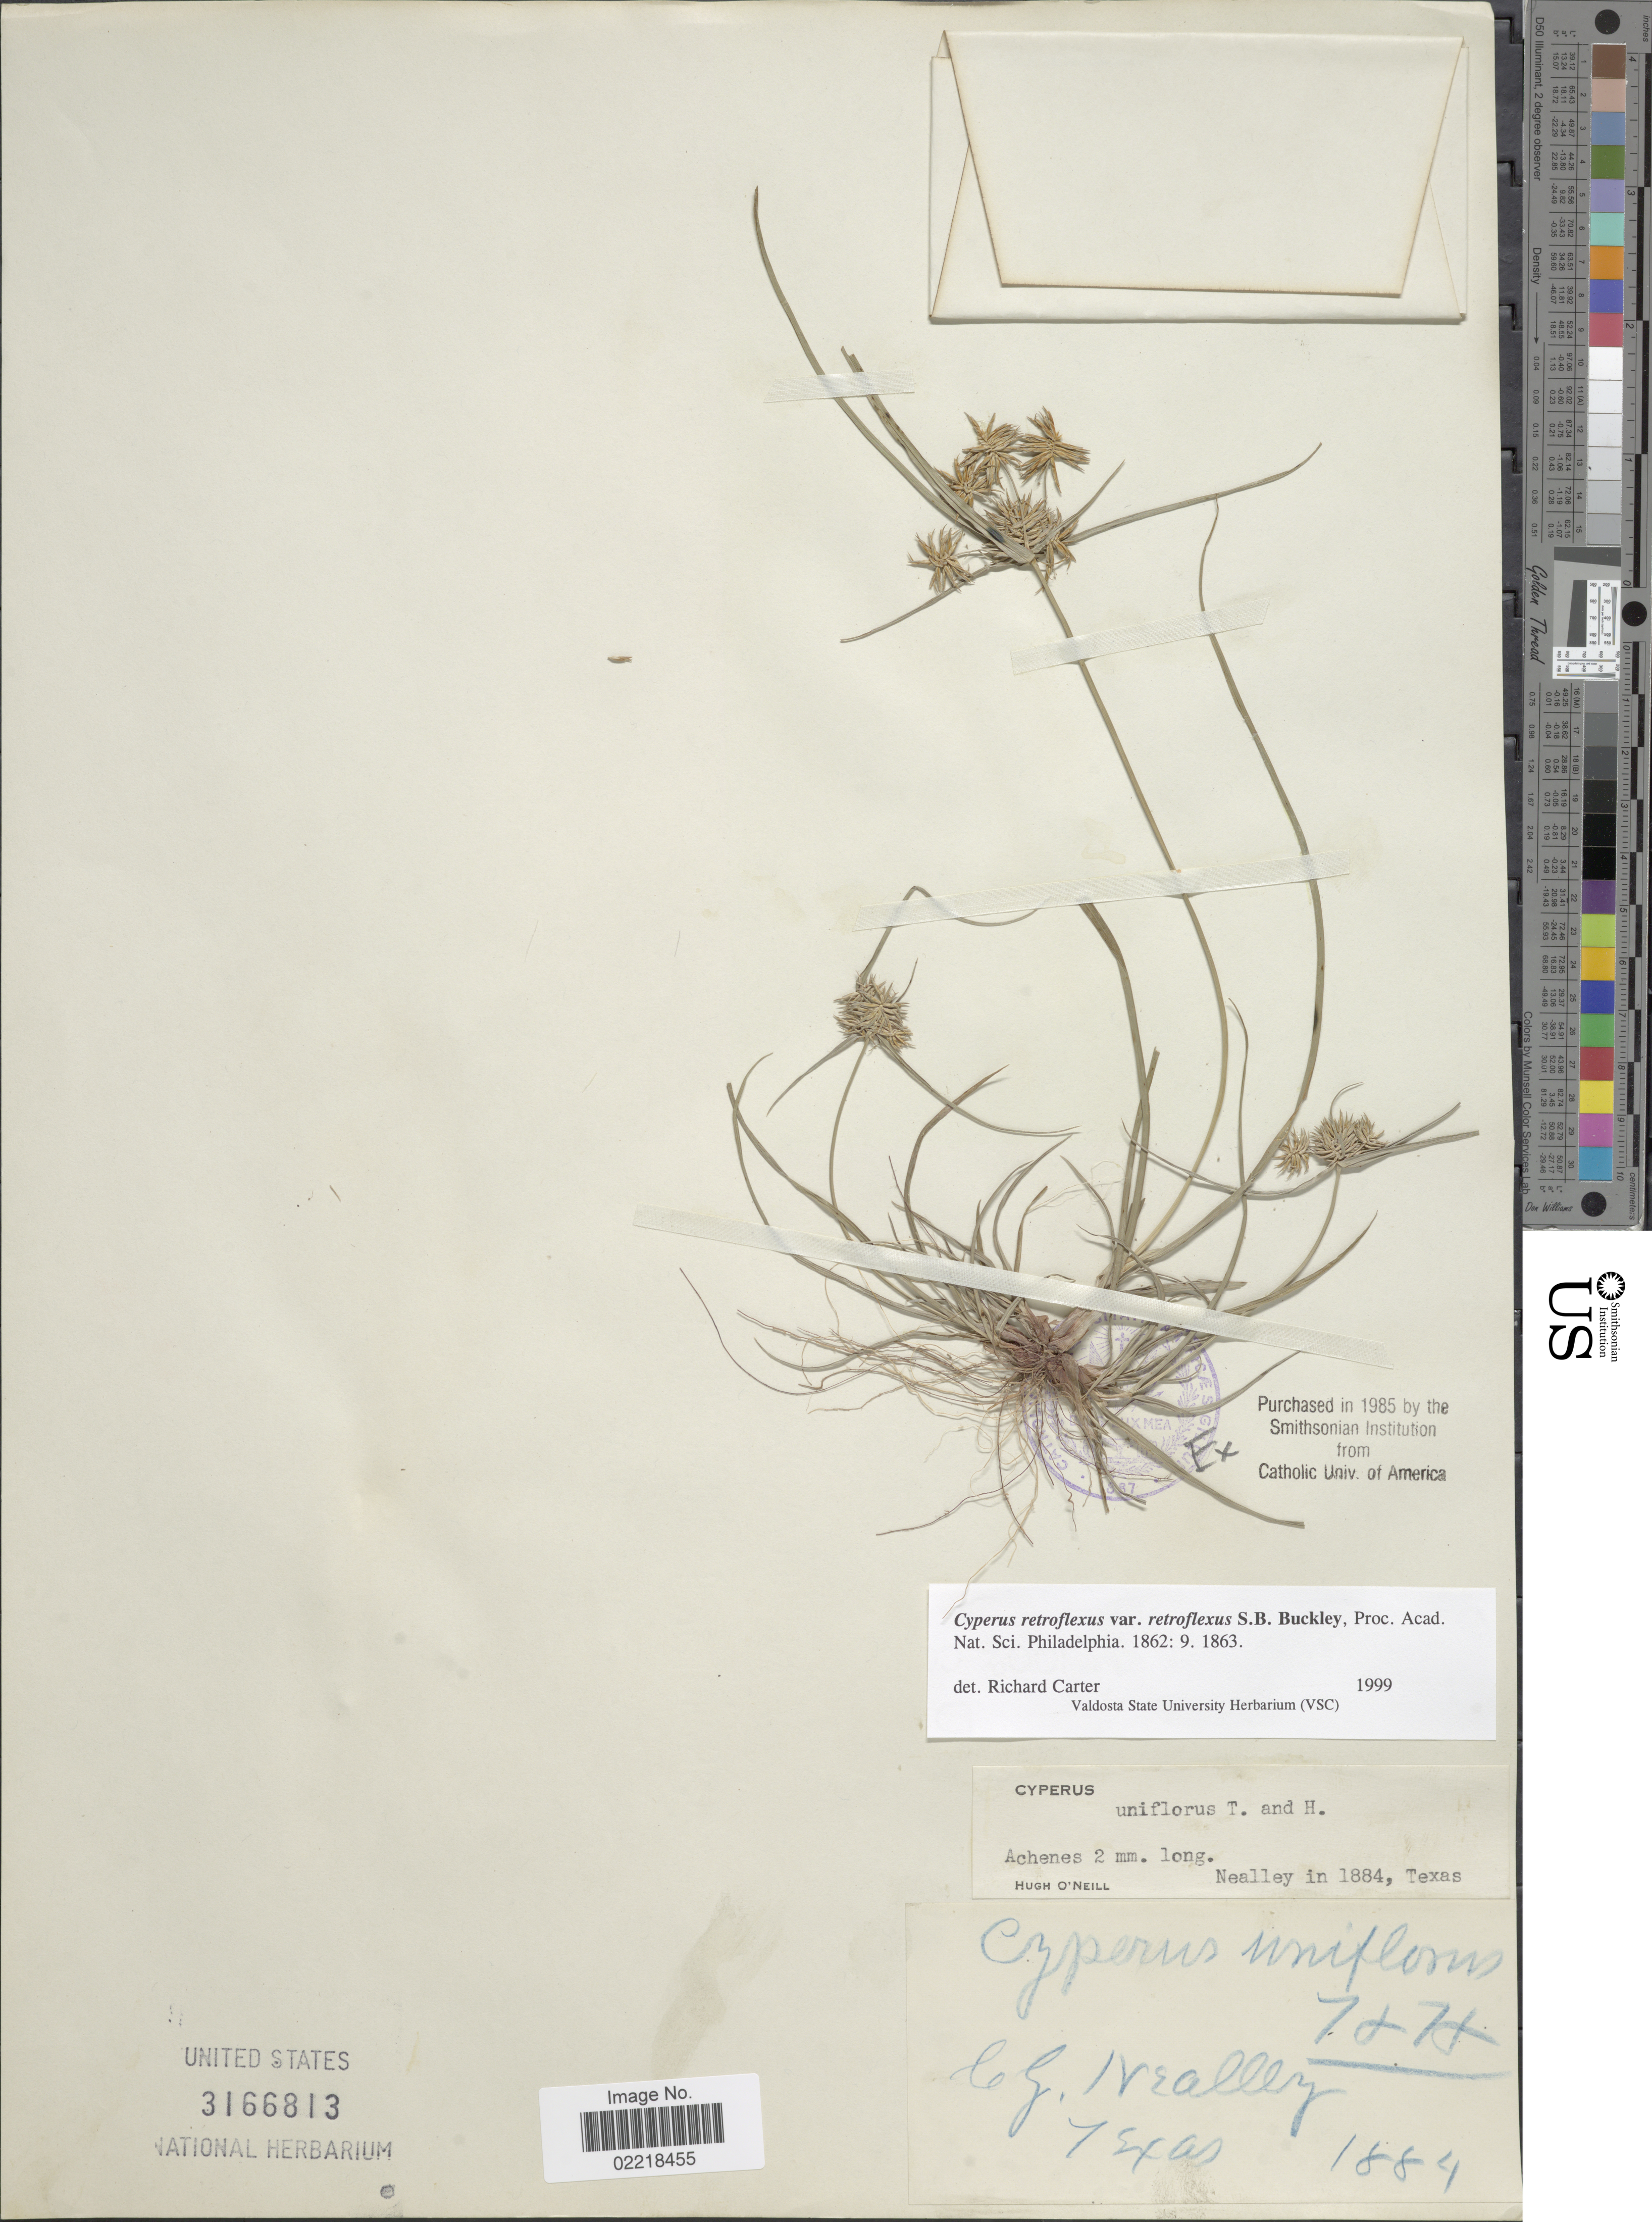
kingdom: Plantae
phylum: Tracheophyta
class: Liliopsida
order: Poales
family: Cyperaceae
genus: Cyperus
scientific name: Cyperus retroflexus var. retroflexus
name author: Buckley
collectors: G. C. Nealley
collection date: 1884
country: United States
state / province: Texas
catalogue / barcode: US 3166813